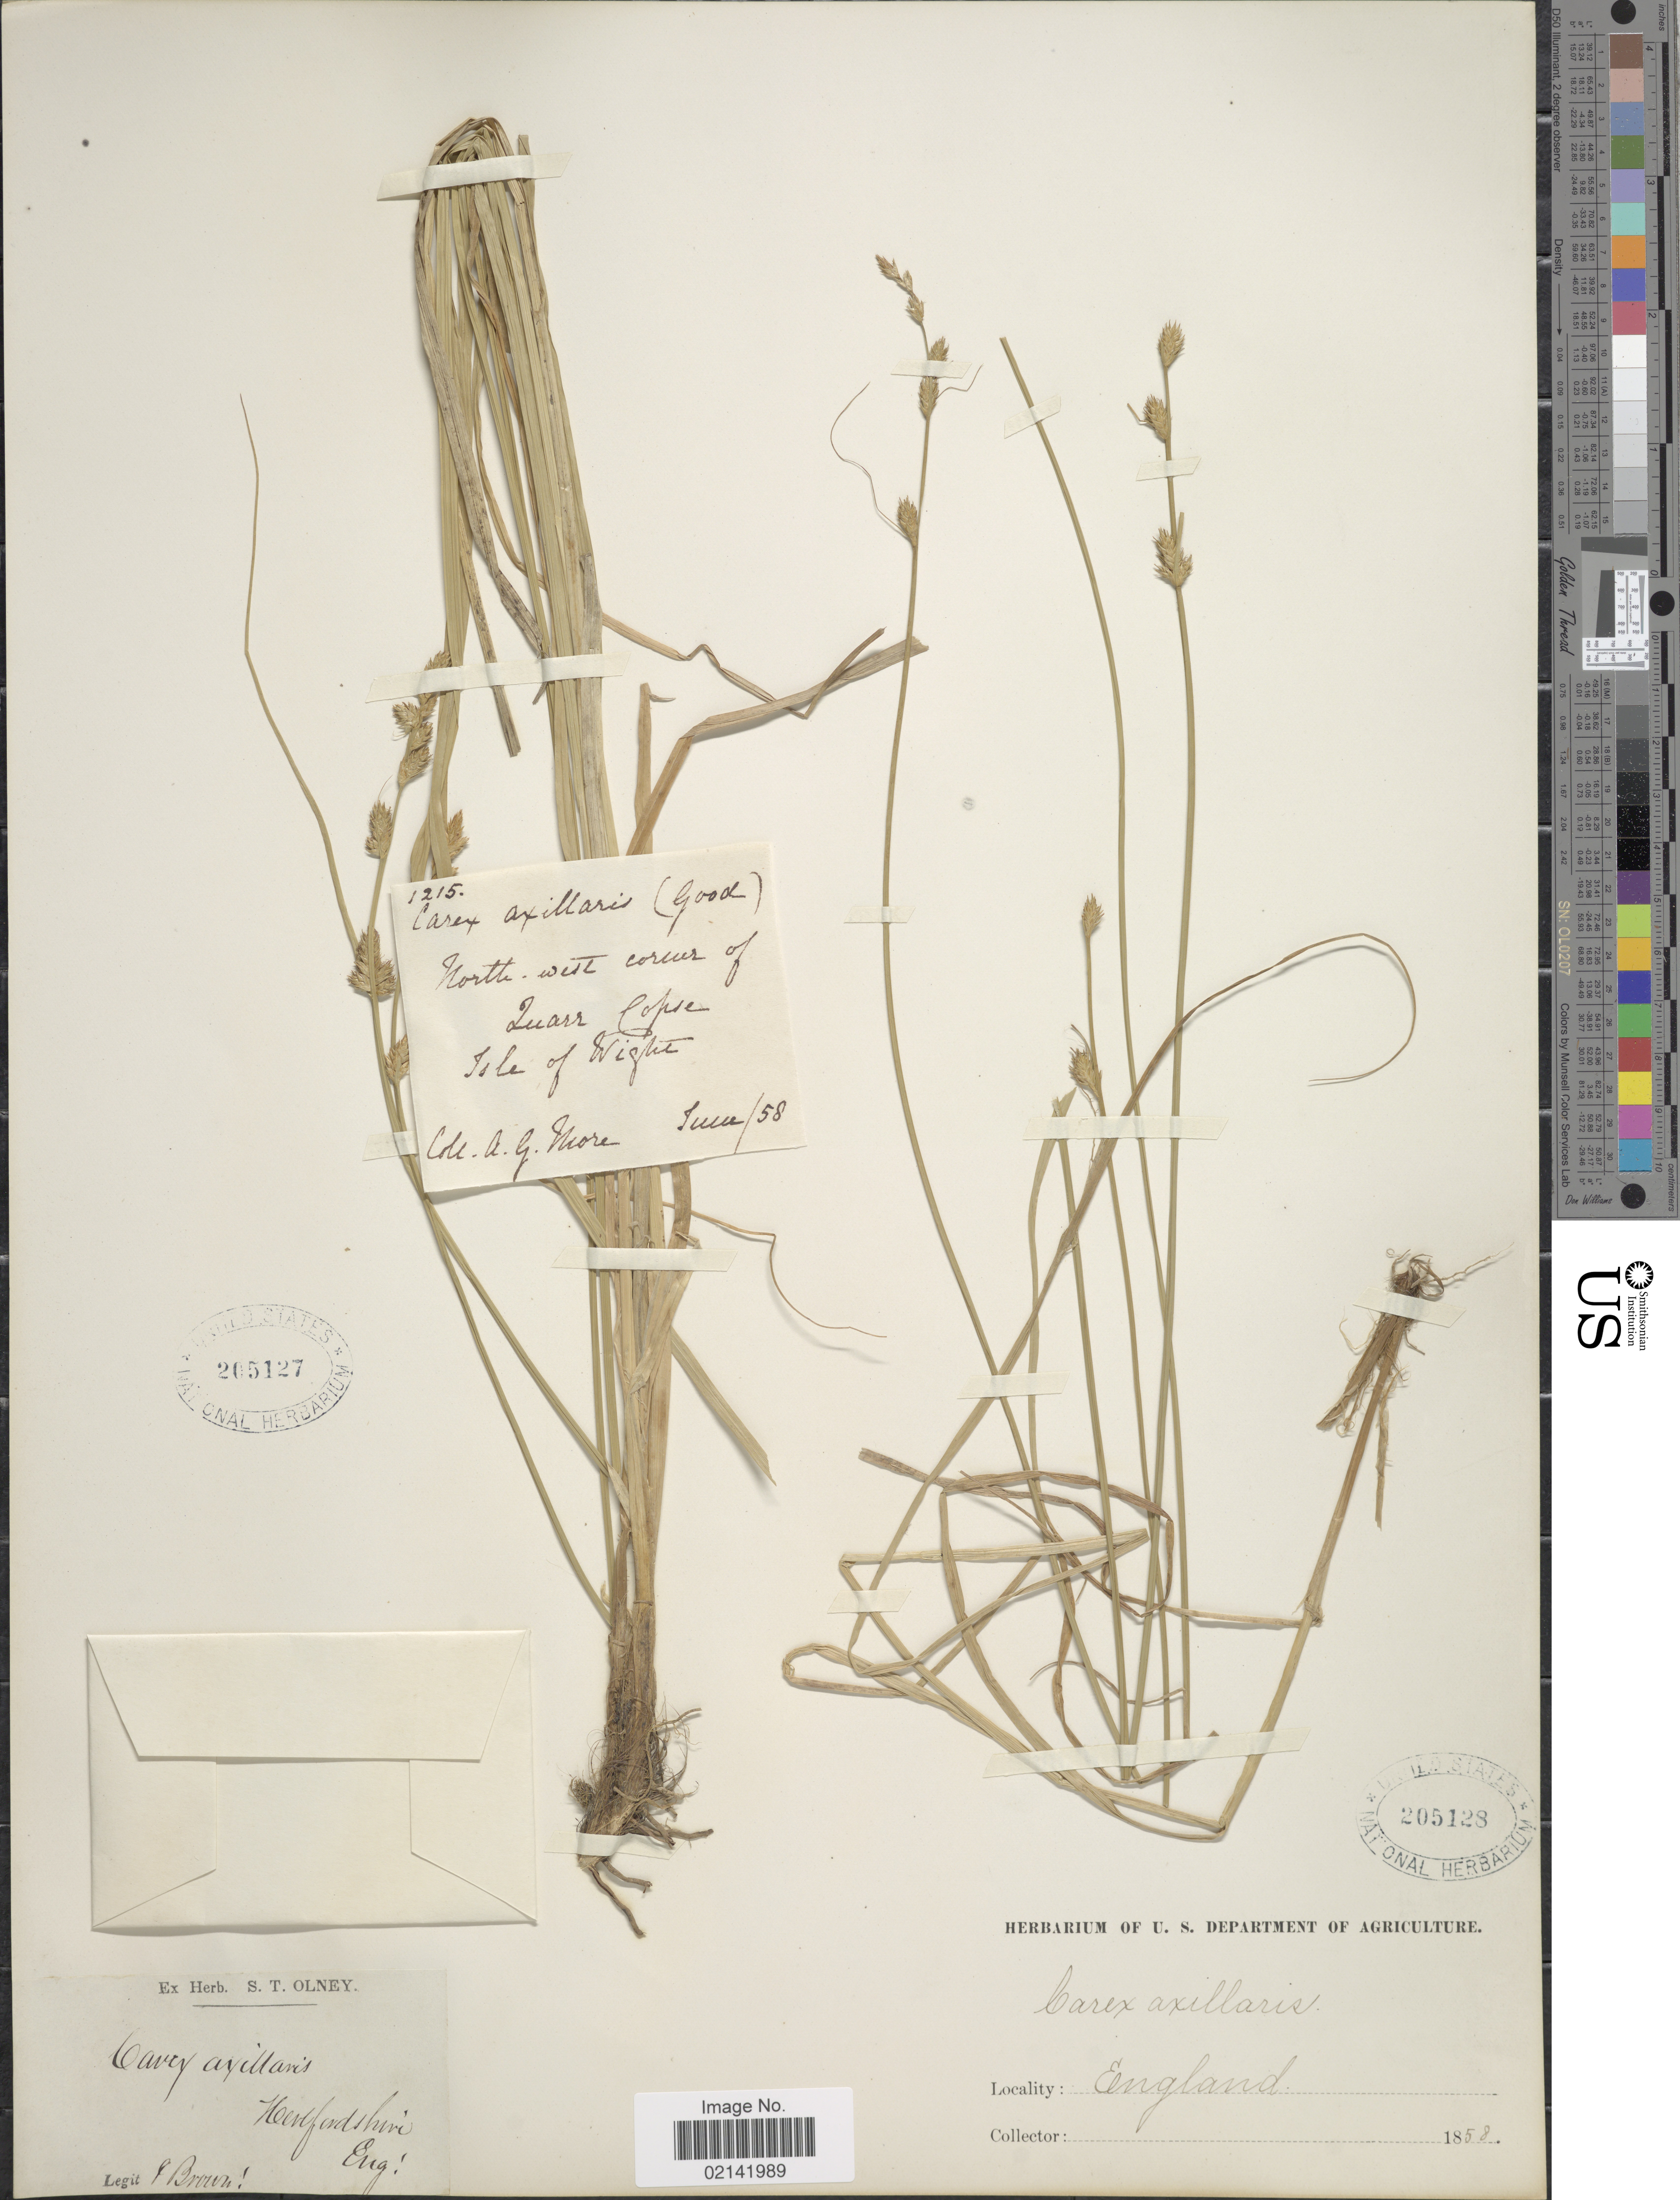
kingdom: Plantae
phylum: Tracheophyta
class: Liliopsida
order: Poales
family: Cyperaceae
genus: Carex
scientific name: Carex x pseudoaxillaris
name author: K. Richt.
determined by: Strong, Mark T., (BOT), Smithsonian Institution - National Museum of Natural History (UNITED STATES)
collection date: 1858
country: United Kingdom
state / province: England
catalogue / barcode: US 205128-2